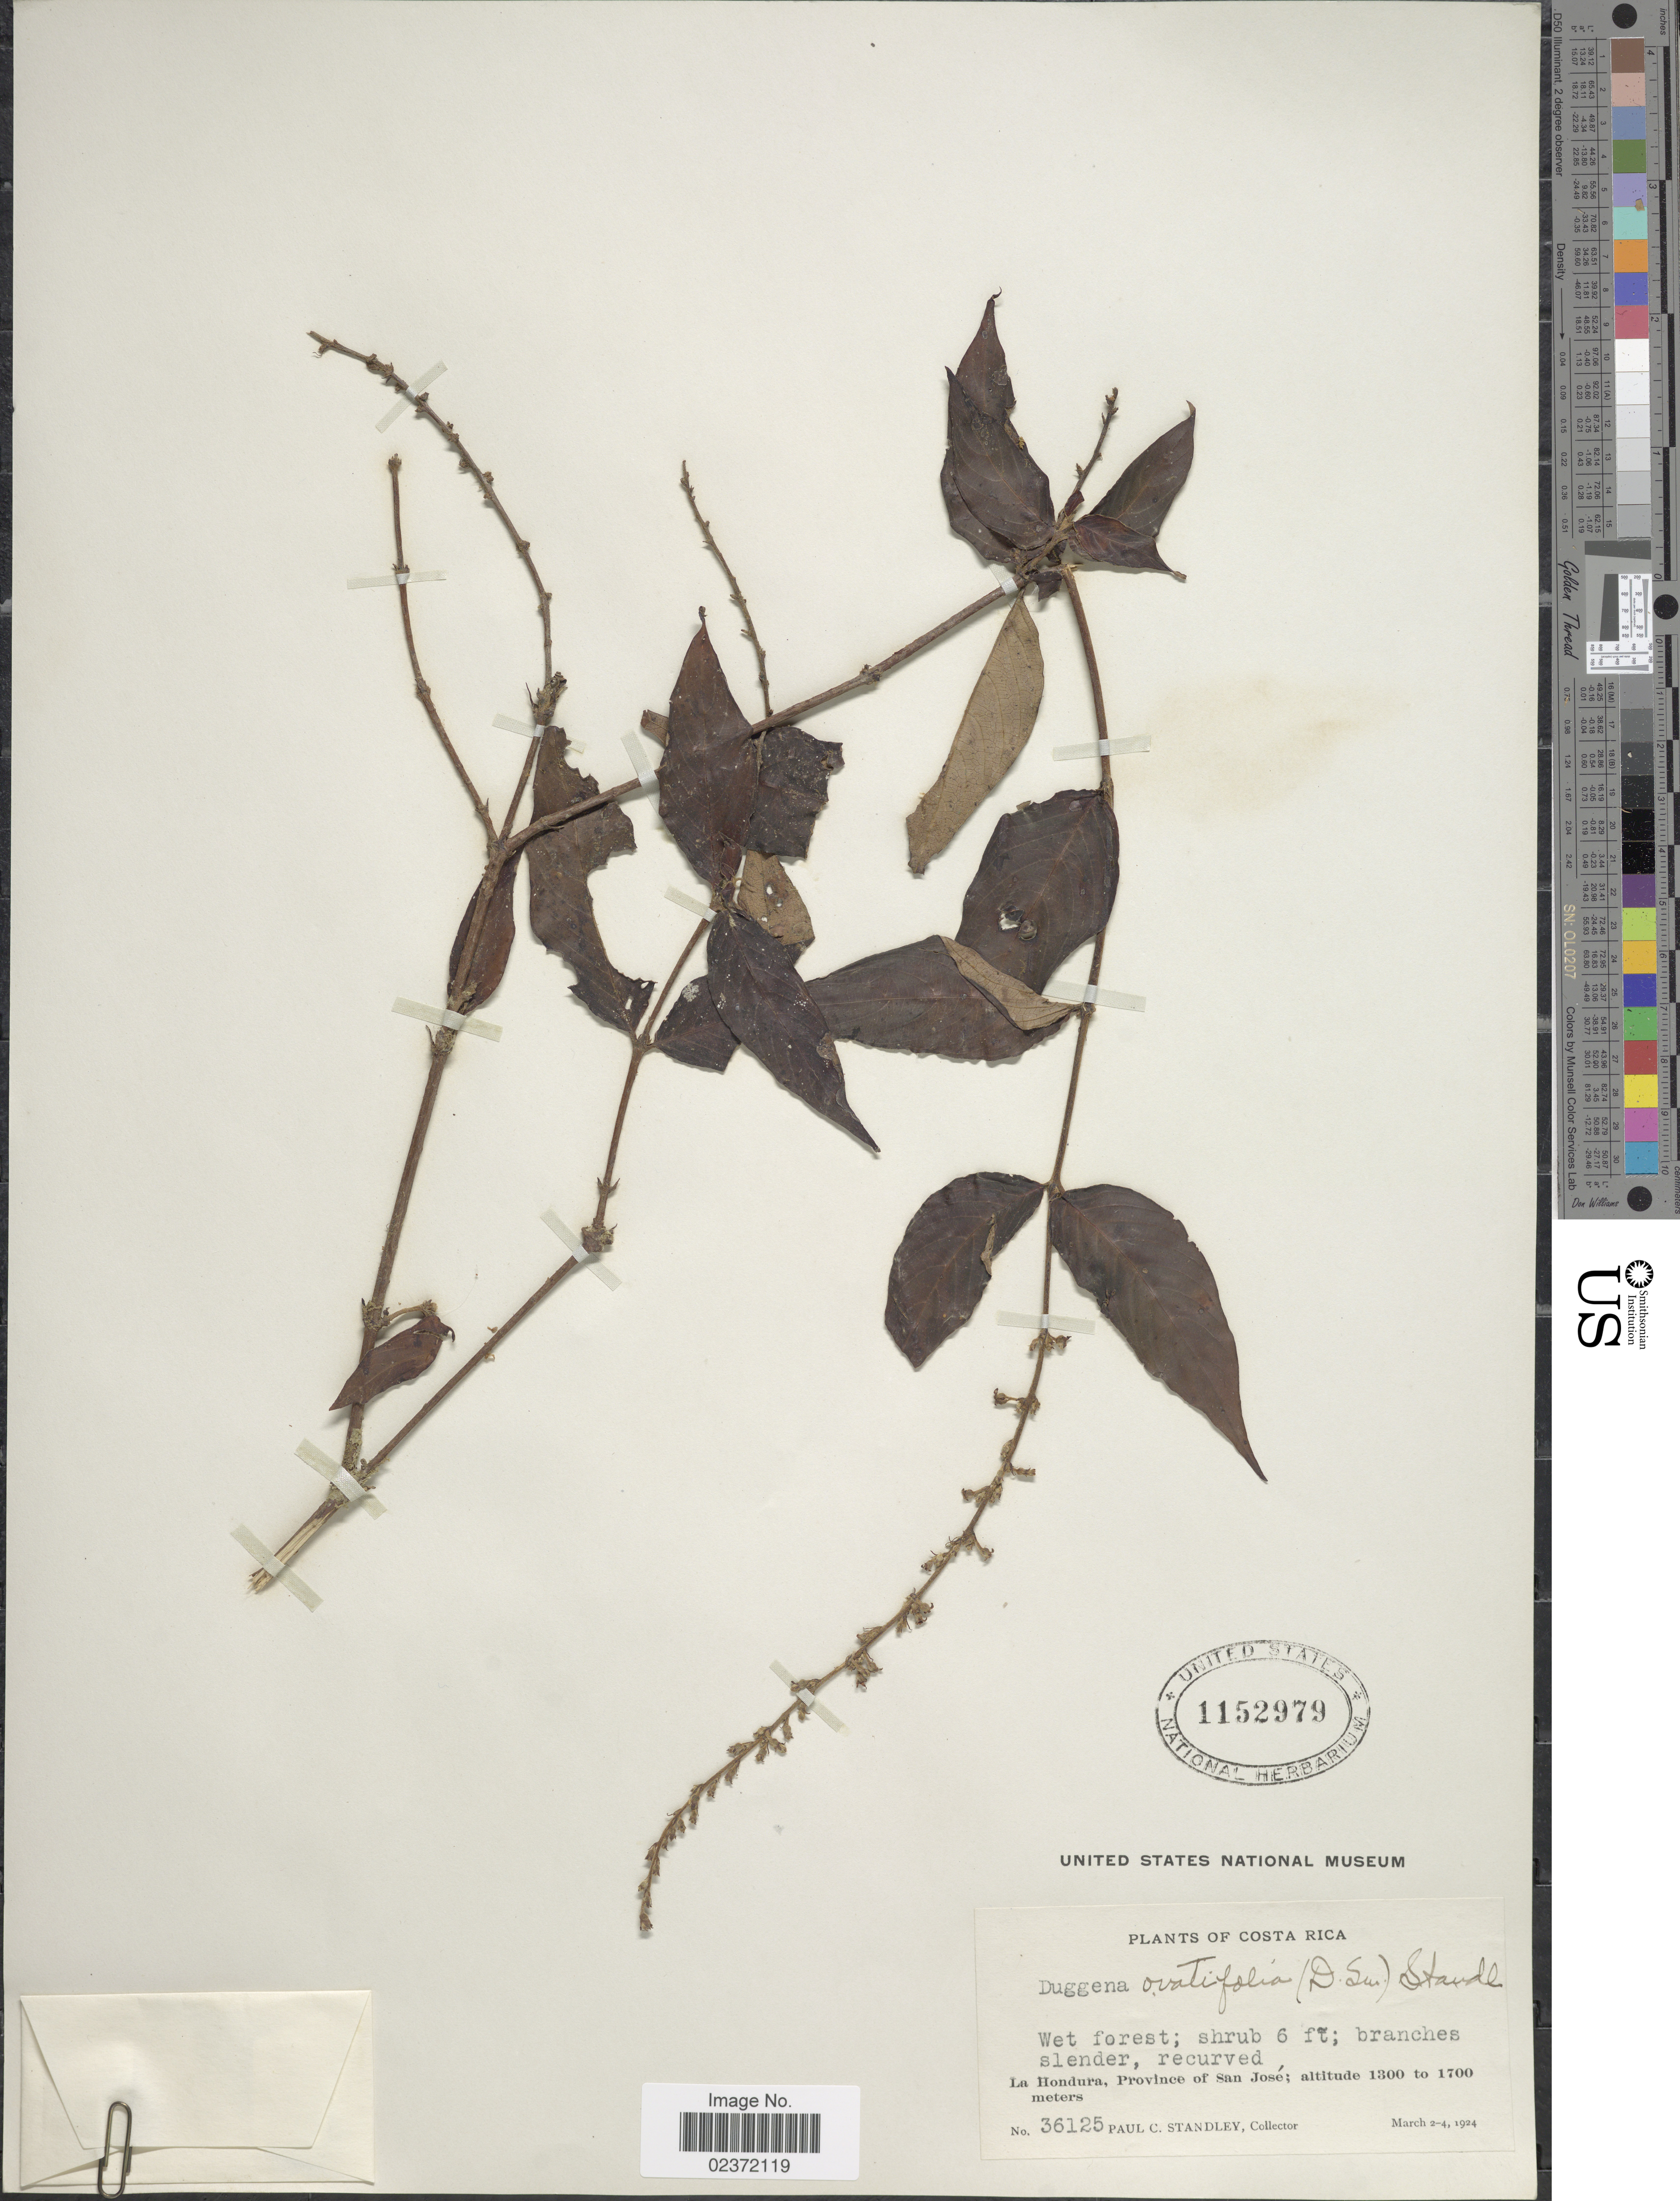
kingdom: Plantae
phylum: Tracheophyta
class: Magnoliopsida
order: Gentianales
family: Rubiaceae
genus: Gonzalagunia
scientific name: Gonzalagunia ovatifolia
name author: (Donn. Sm.) B.L. Rob.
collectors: P. C. Standley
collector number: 36125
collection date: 1924-03-02/1924-03-04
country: Costa Rica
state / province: San José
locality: La Hondura, Province of San Jose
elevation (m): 1300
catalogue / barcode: US 1152979